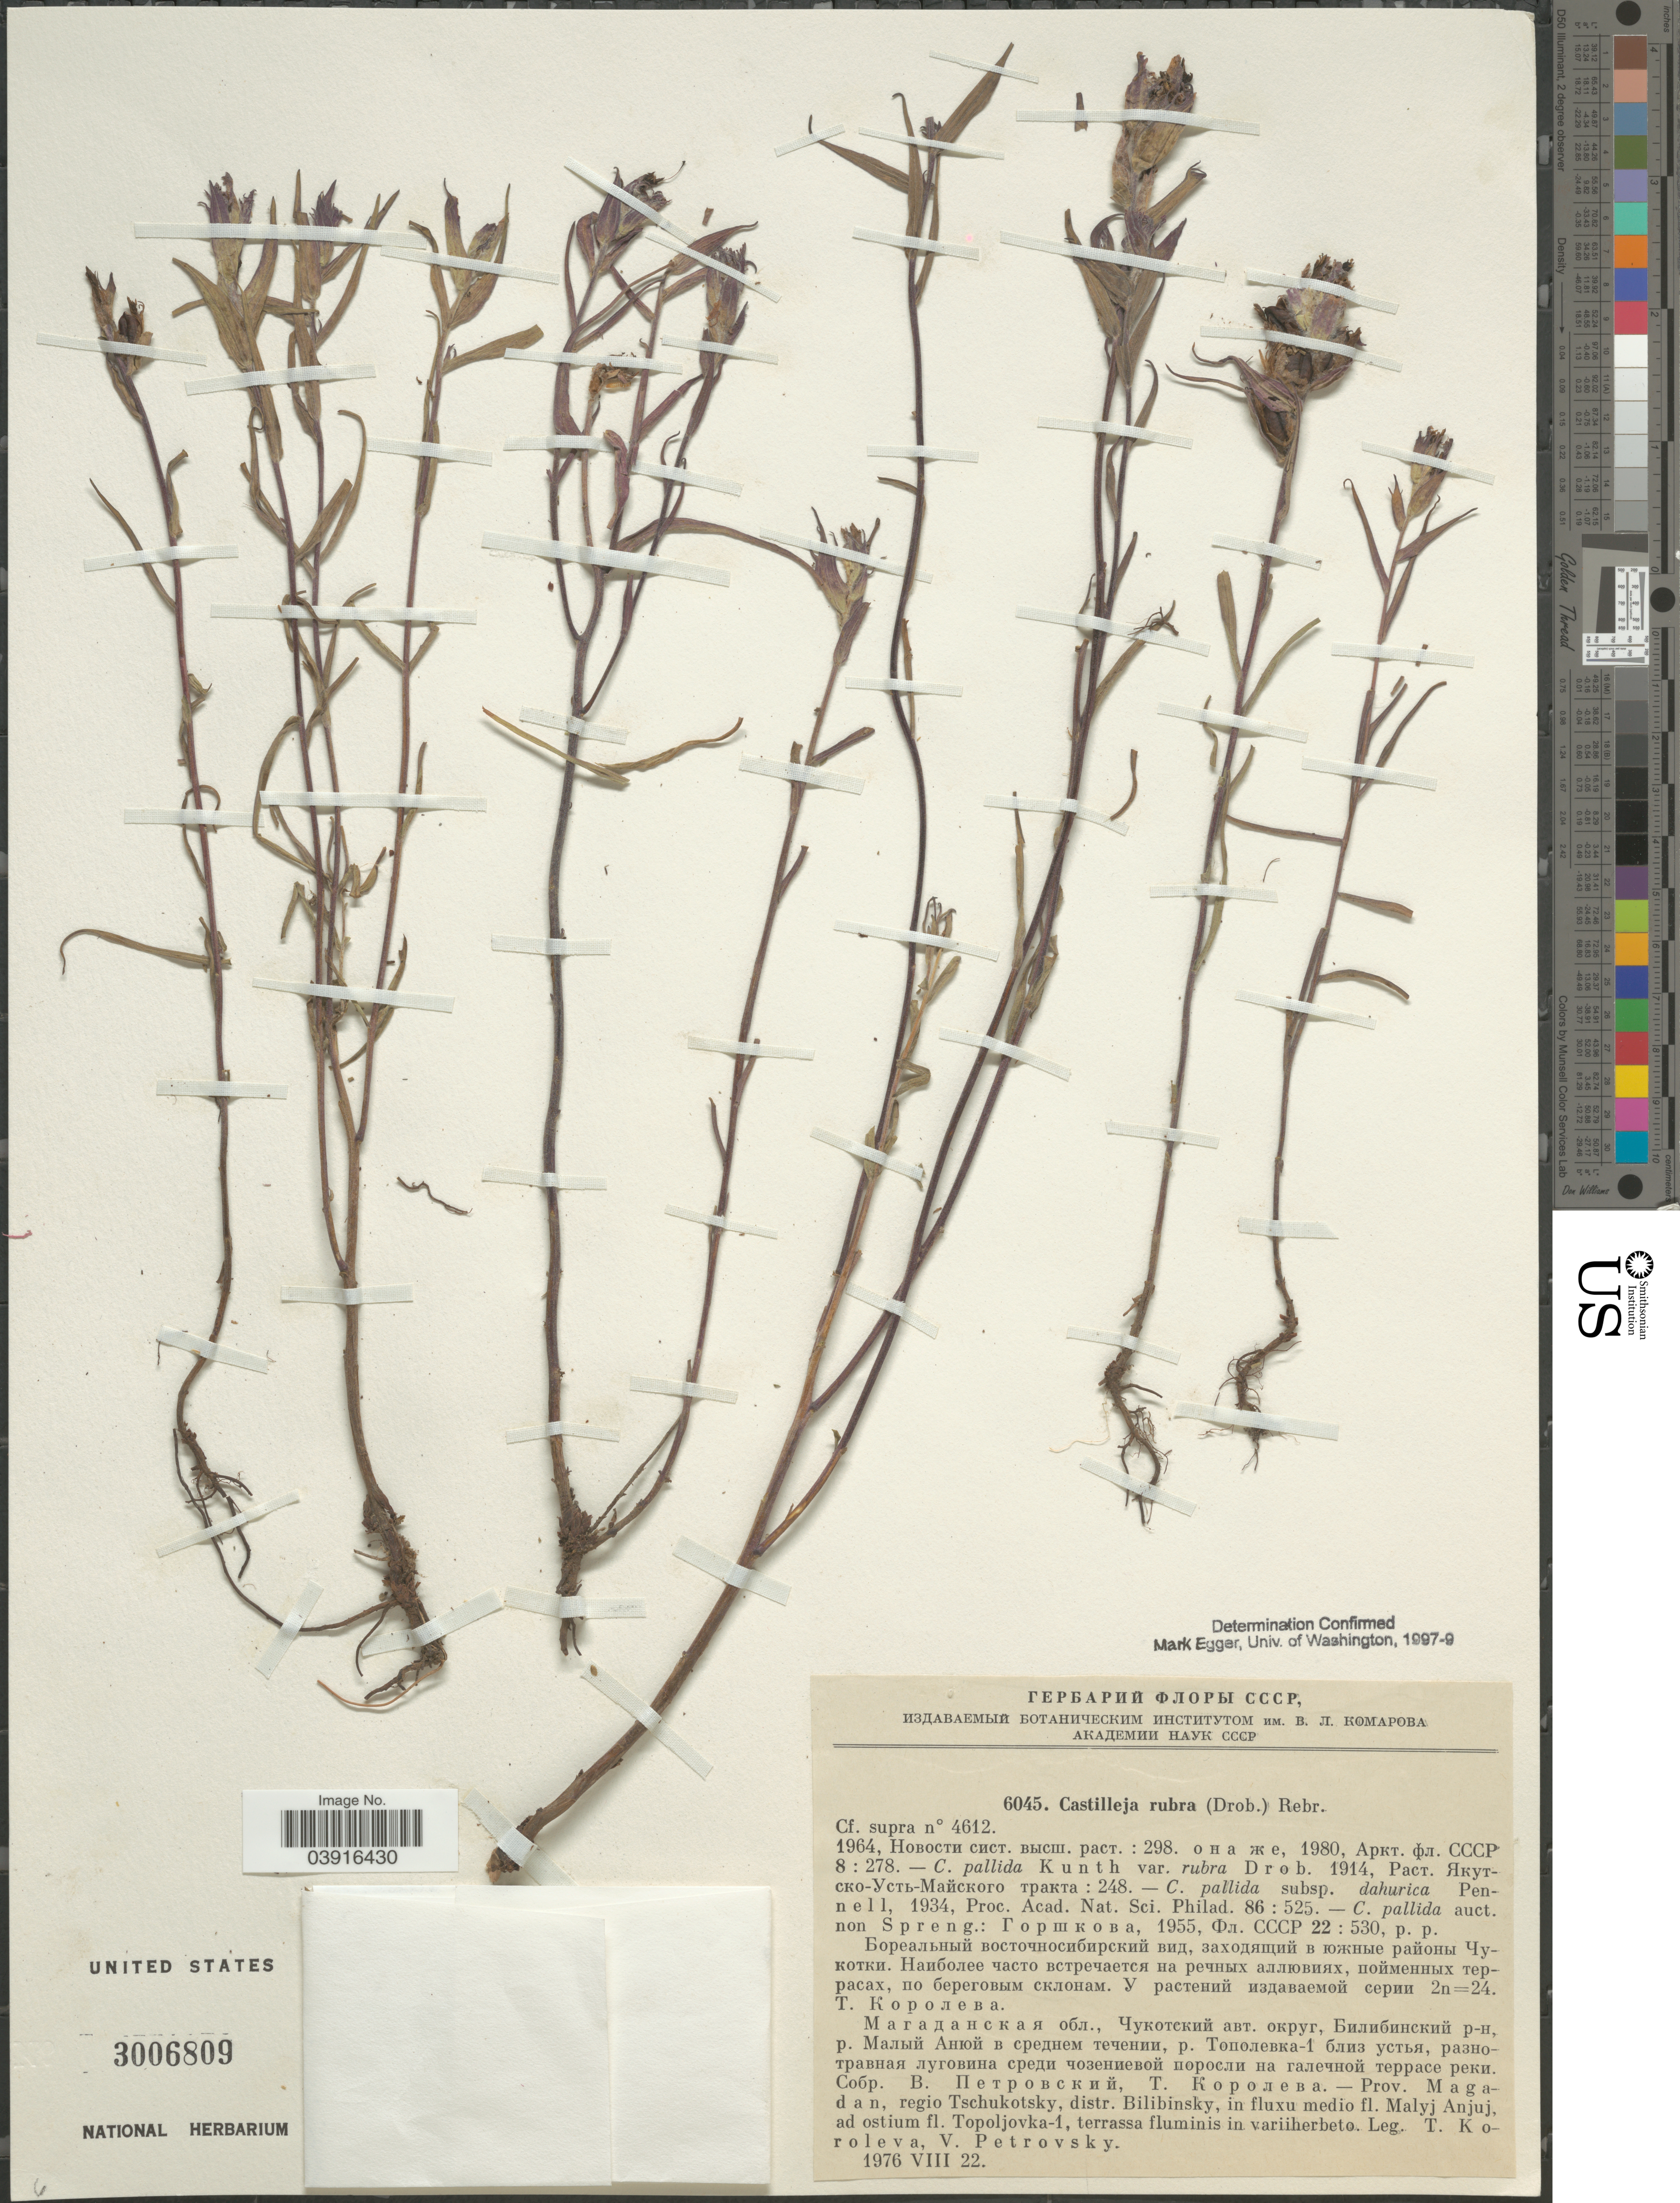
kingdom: Plantae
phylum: Tracheophyta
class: Magnoliopsida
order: Lamiales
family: Orobanchaceae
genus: Castilleja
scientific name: Castilleja rubra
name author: (Drobow) Rebr.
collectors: T. Koroleva & Petrovsky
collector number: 6045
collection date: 1976-08-22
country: Russian Federation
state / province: Magadan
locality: Prov. Magadan, regio Tschukotsky, distr. Bilibinsky, in fluxu medio fl. Malyj Anjuj, ad ostium fl. Topoljovka-1, terrassa fluminis in variiherbeto.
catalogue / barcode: US 3006809